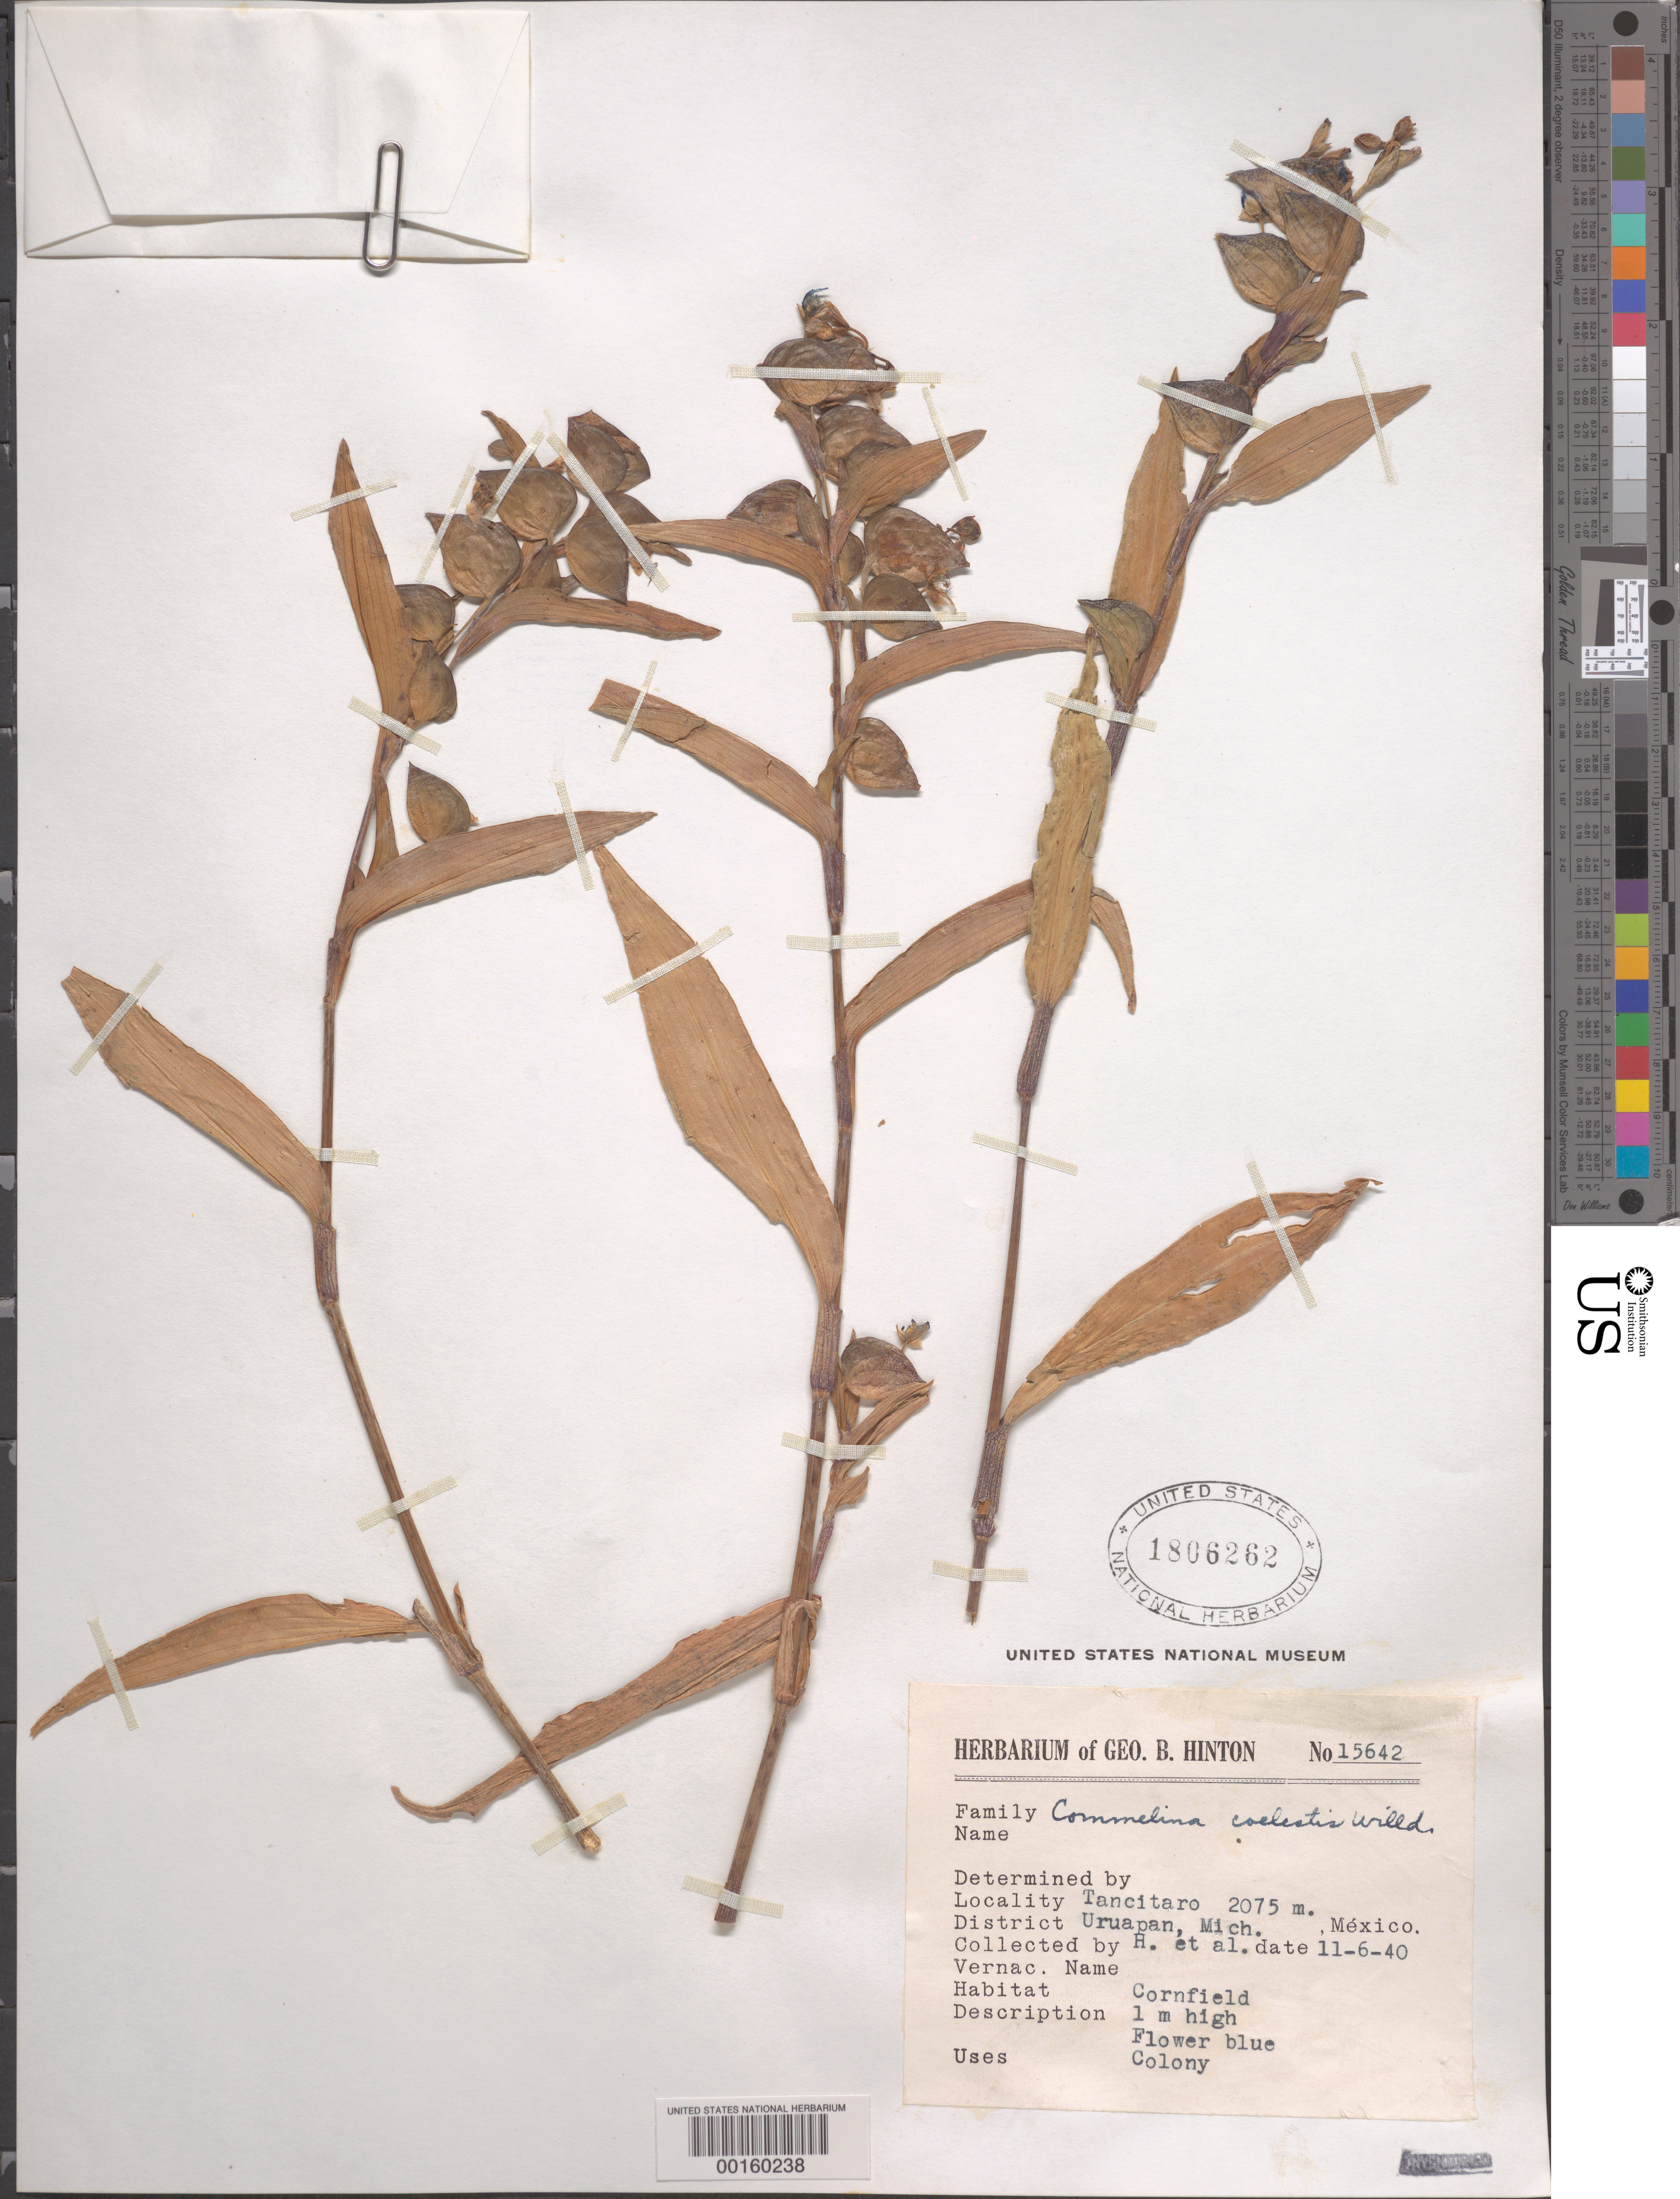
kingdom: Plantae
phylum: Tracheophyta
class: Liliopsida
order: Commelinales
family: Commelinaceae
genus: Commelina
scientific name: Commelina coelestis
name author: Willd.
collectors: G. B. Hinton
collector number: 15642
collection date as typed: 11 Jun 1940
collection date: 1940-06-11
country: Mexico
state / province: Michoacán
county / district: Uruapan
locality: Tancitaro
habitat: Cornfield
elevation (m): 2075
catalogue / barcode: US 1806262